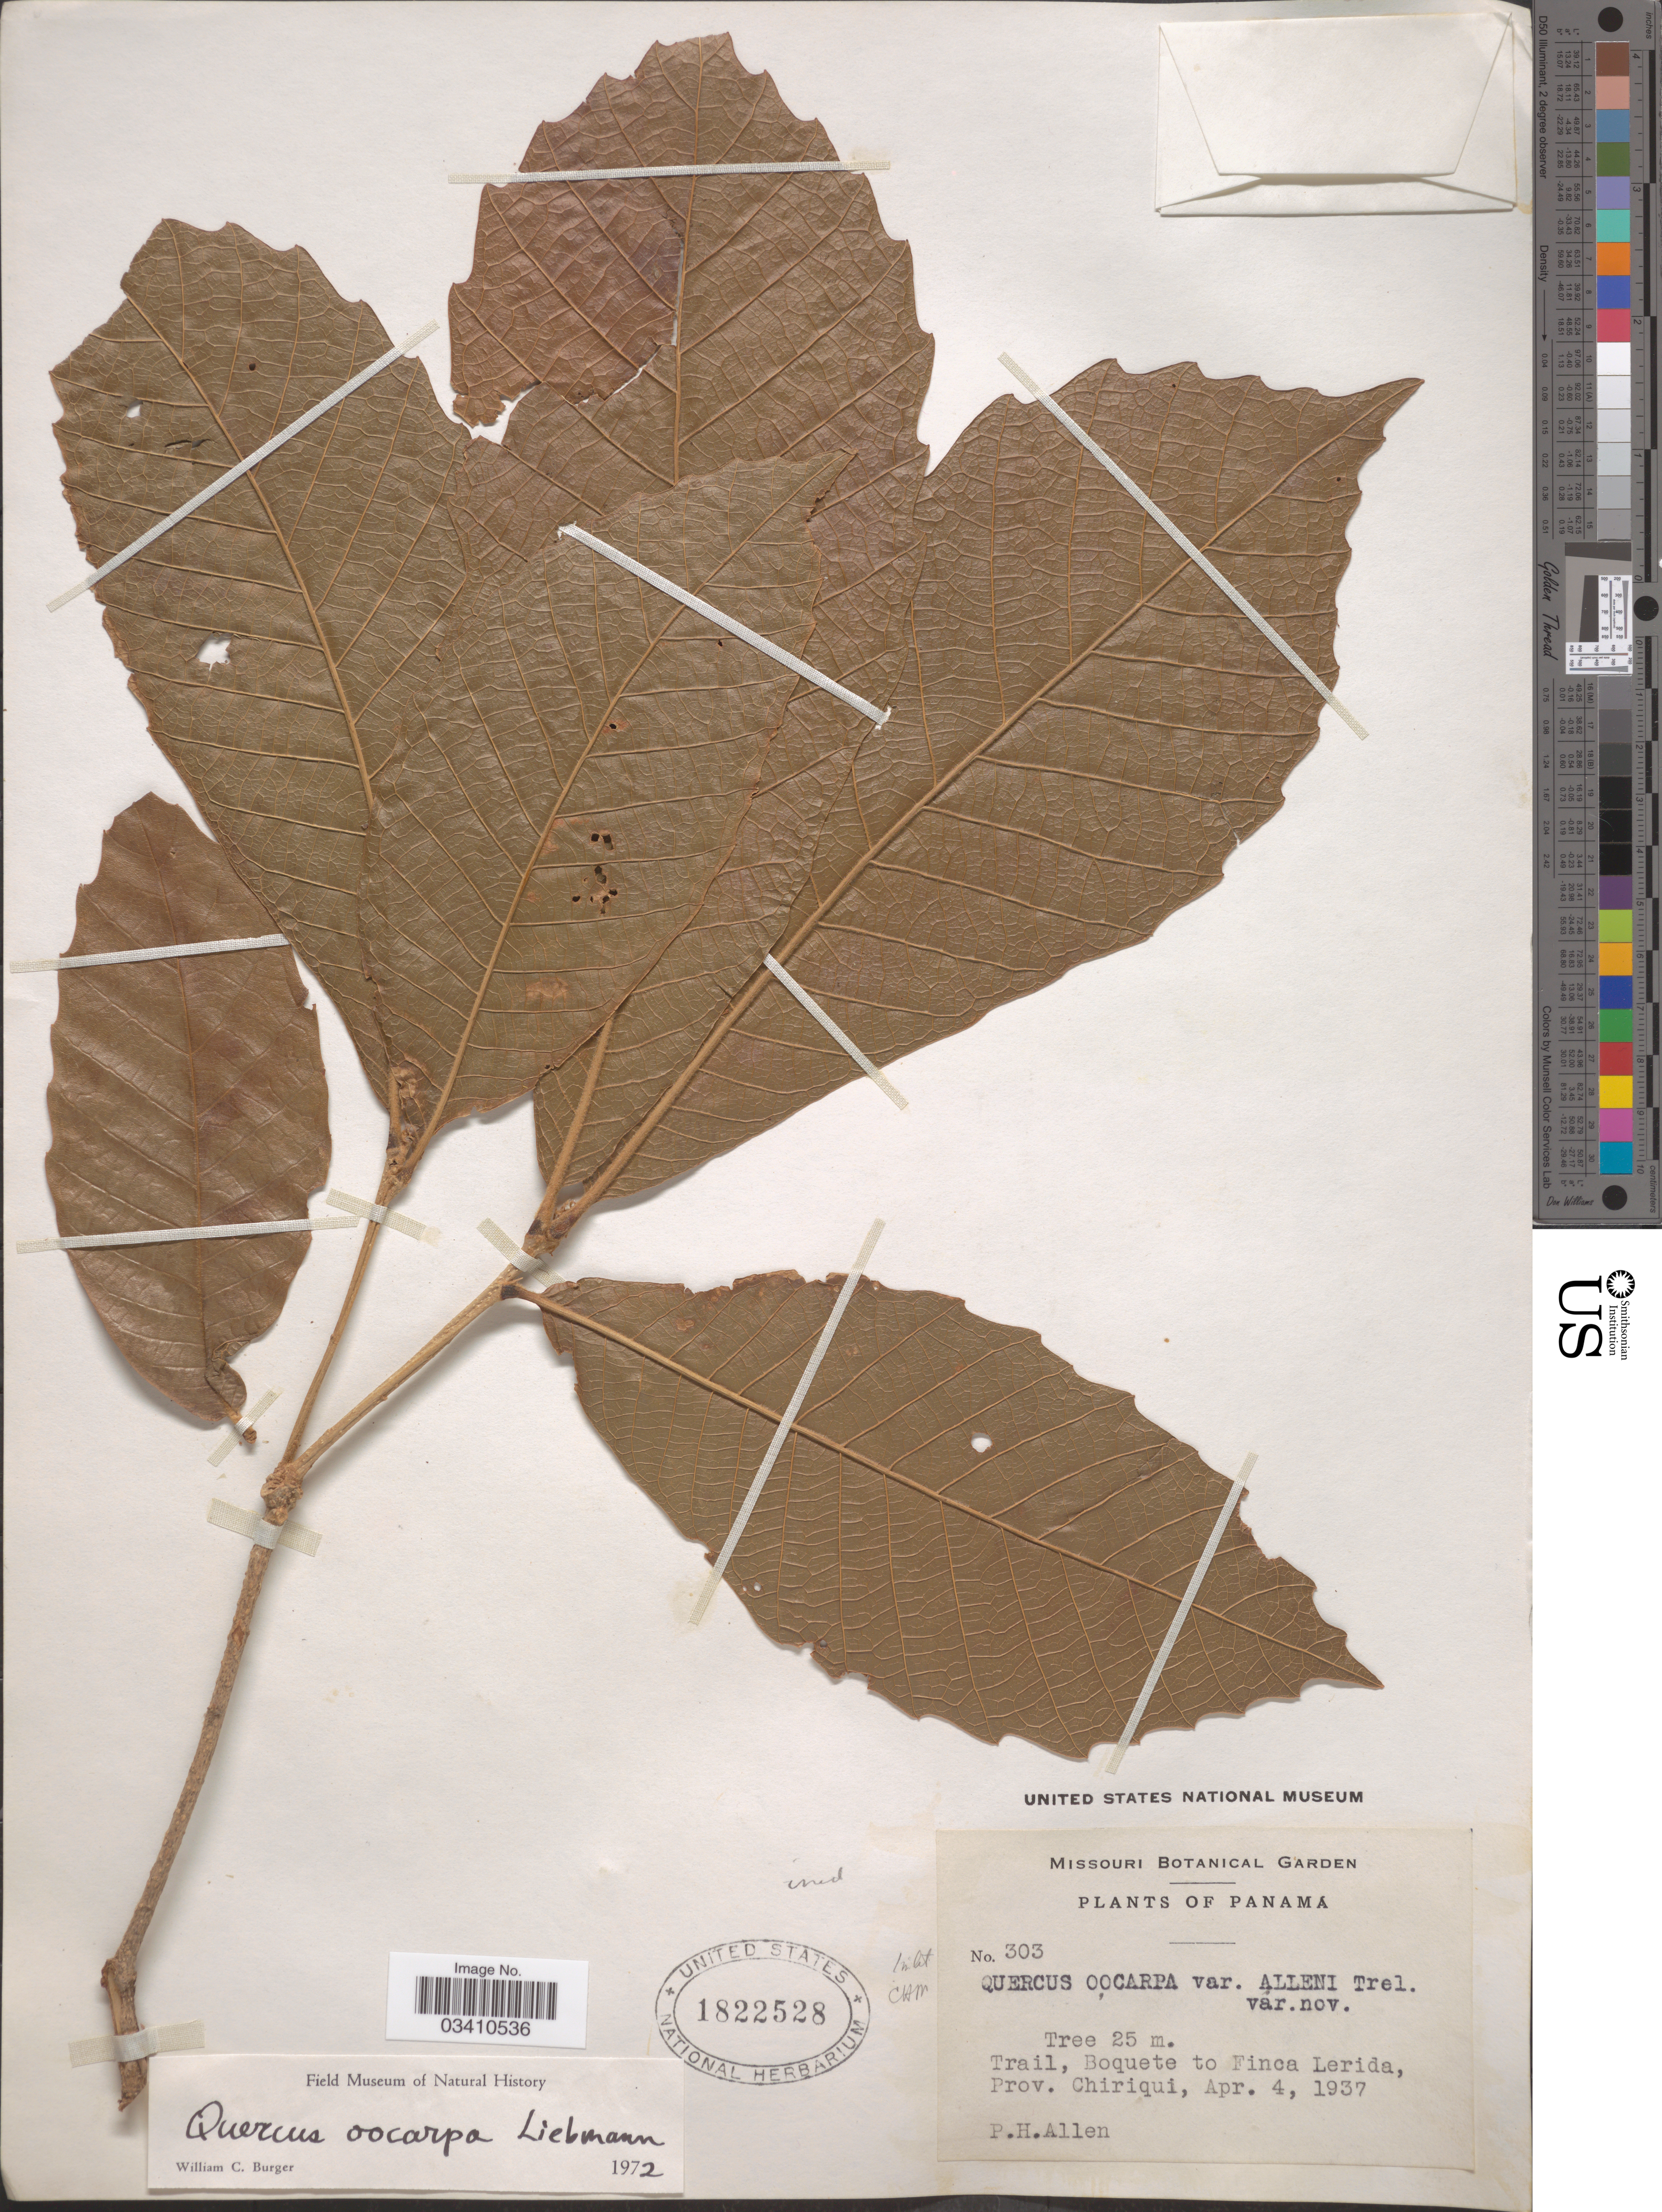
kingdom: Plantae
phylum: Tracheophyta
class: Magnoliopsida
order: Fagales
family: Fagaceae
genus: Quercus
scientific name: Quercus oocarpa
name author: Liebm.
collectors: P. H. Allen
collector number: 303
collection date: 1937-04-04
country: Panama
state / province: Chiriqui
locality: Trail, Boquete to Finca Lerida.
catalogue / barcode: US 1822528